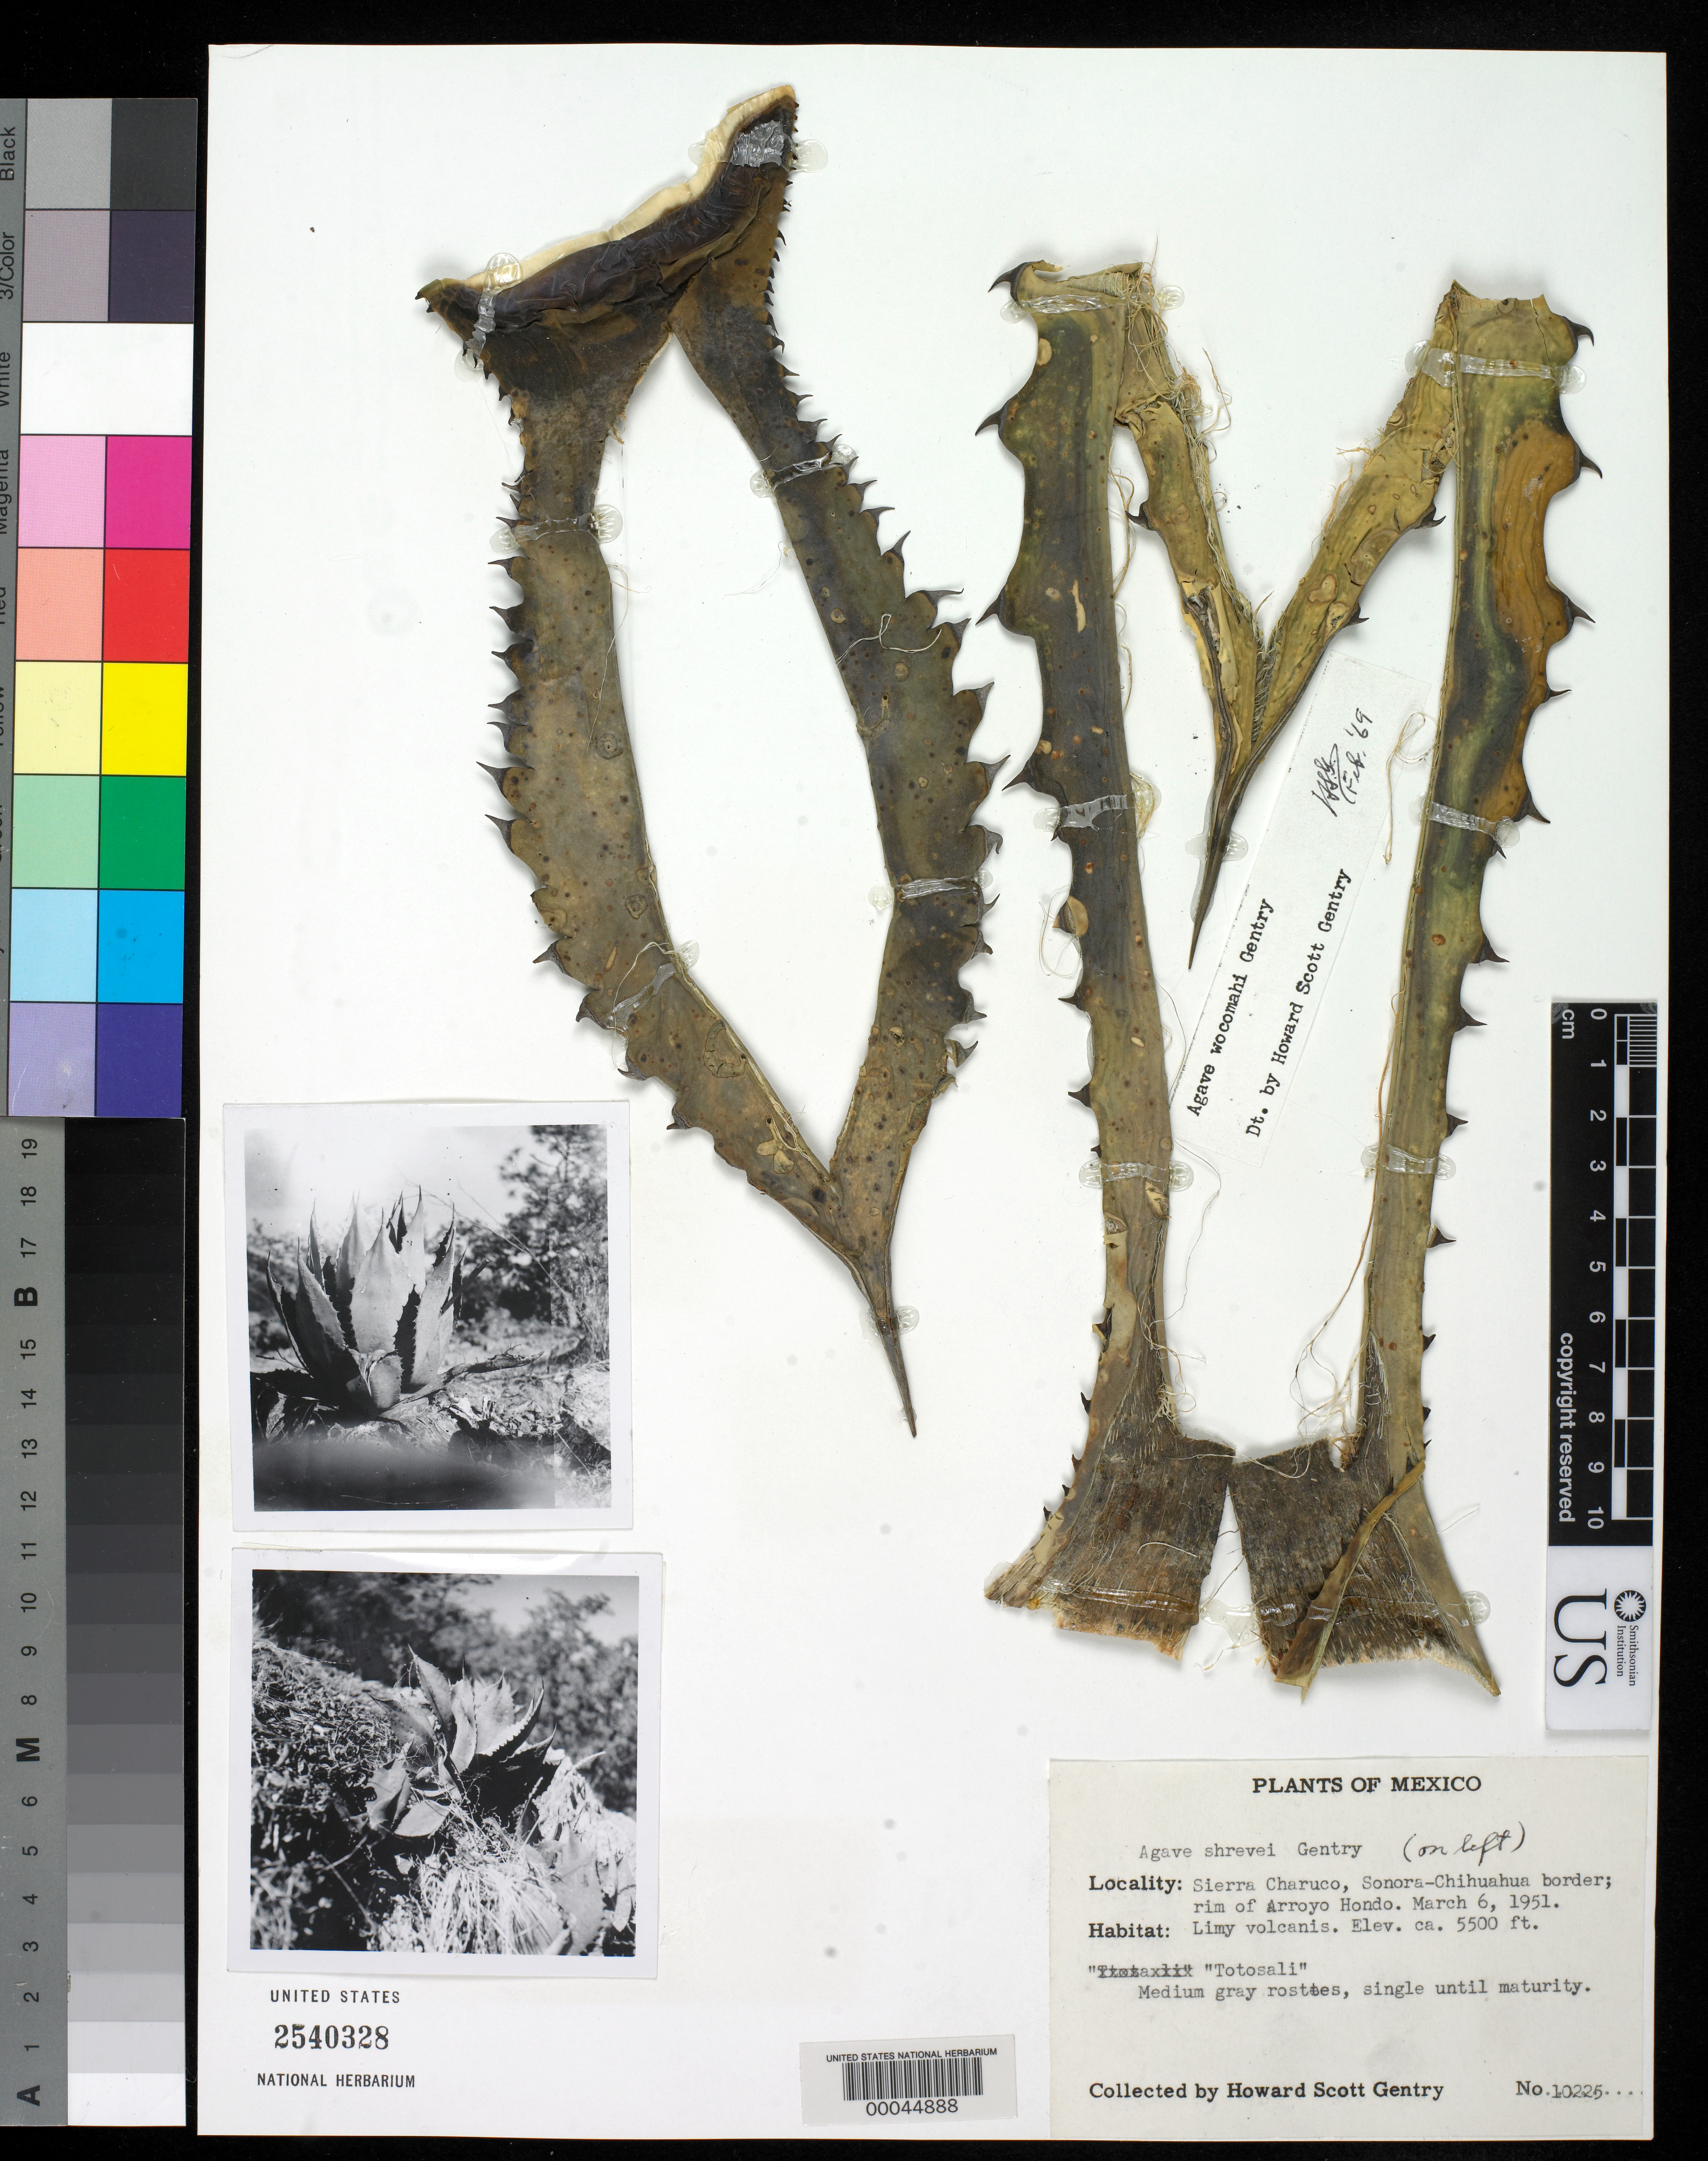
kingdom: Plantae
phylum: Tracheophyta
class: Liliopsida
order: Asparagales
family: Asparagaceae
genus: Agave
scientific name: Agave shrevei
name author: Gentry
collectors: H. S. Gentry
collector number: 10225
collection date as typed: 06 Mar 1951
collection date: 1951-03-06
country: Mexico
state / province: Chihuahua / Sonora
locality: Sierra Charuco, rim of Arroyo Hondo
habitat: Limey volcanis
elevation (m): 1676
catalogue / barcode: US 2540328